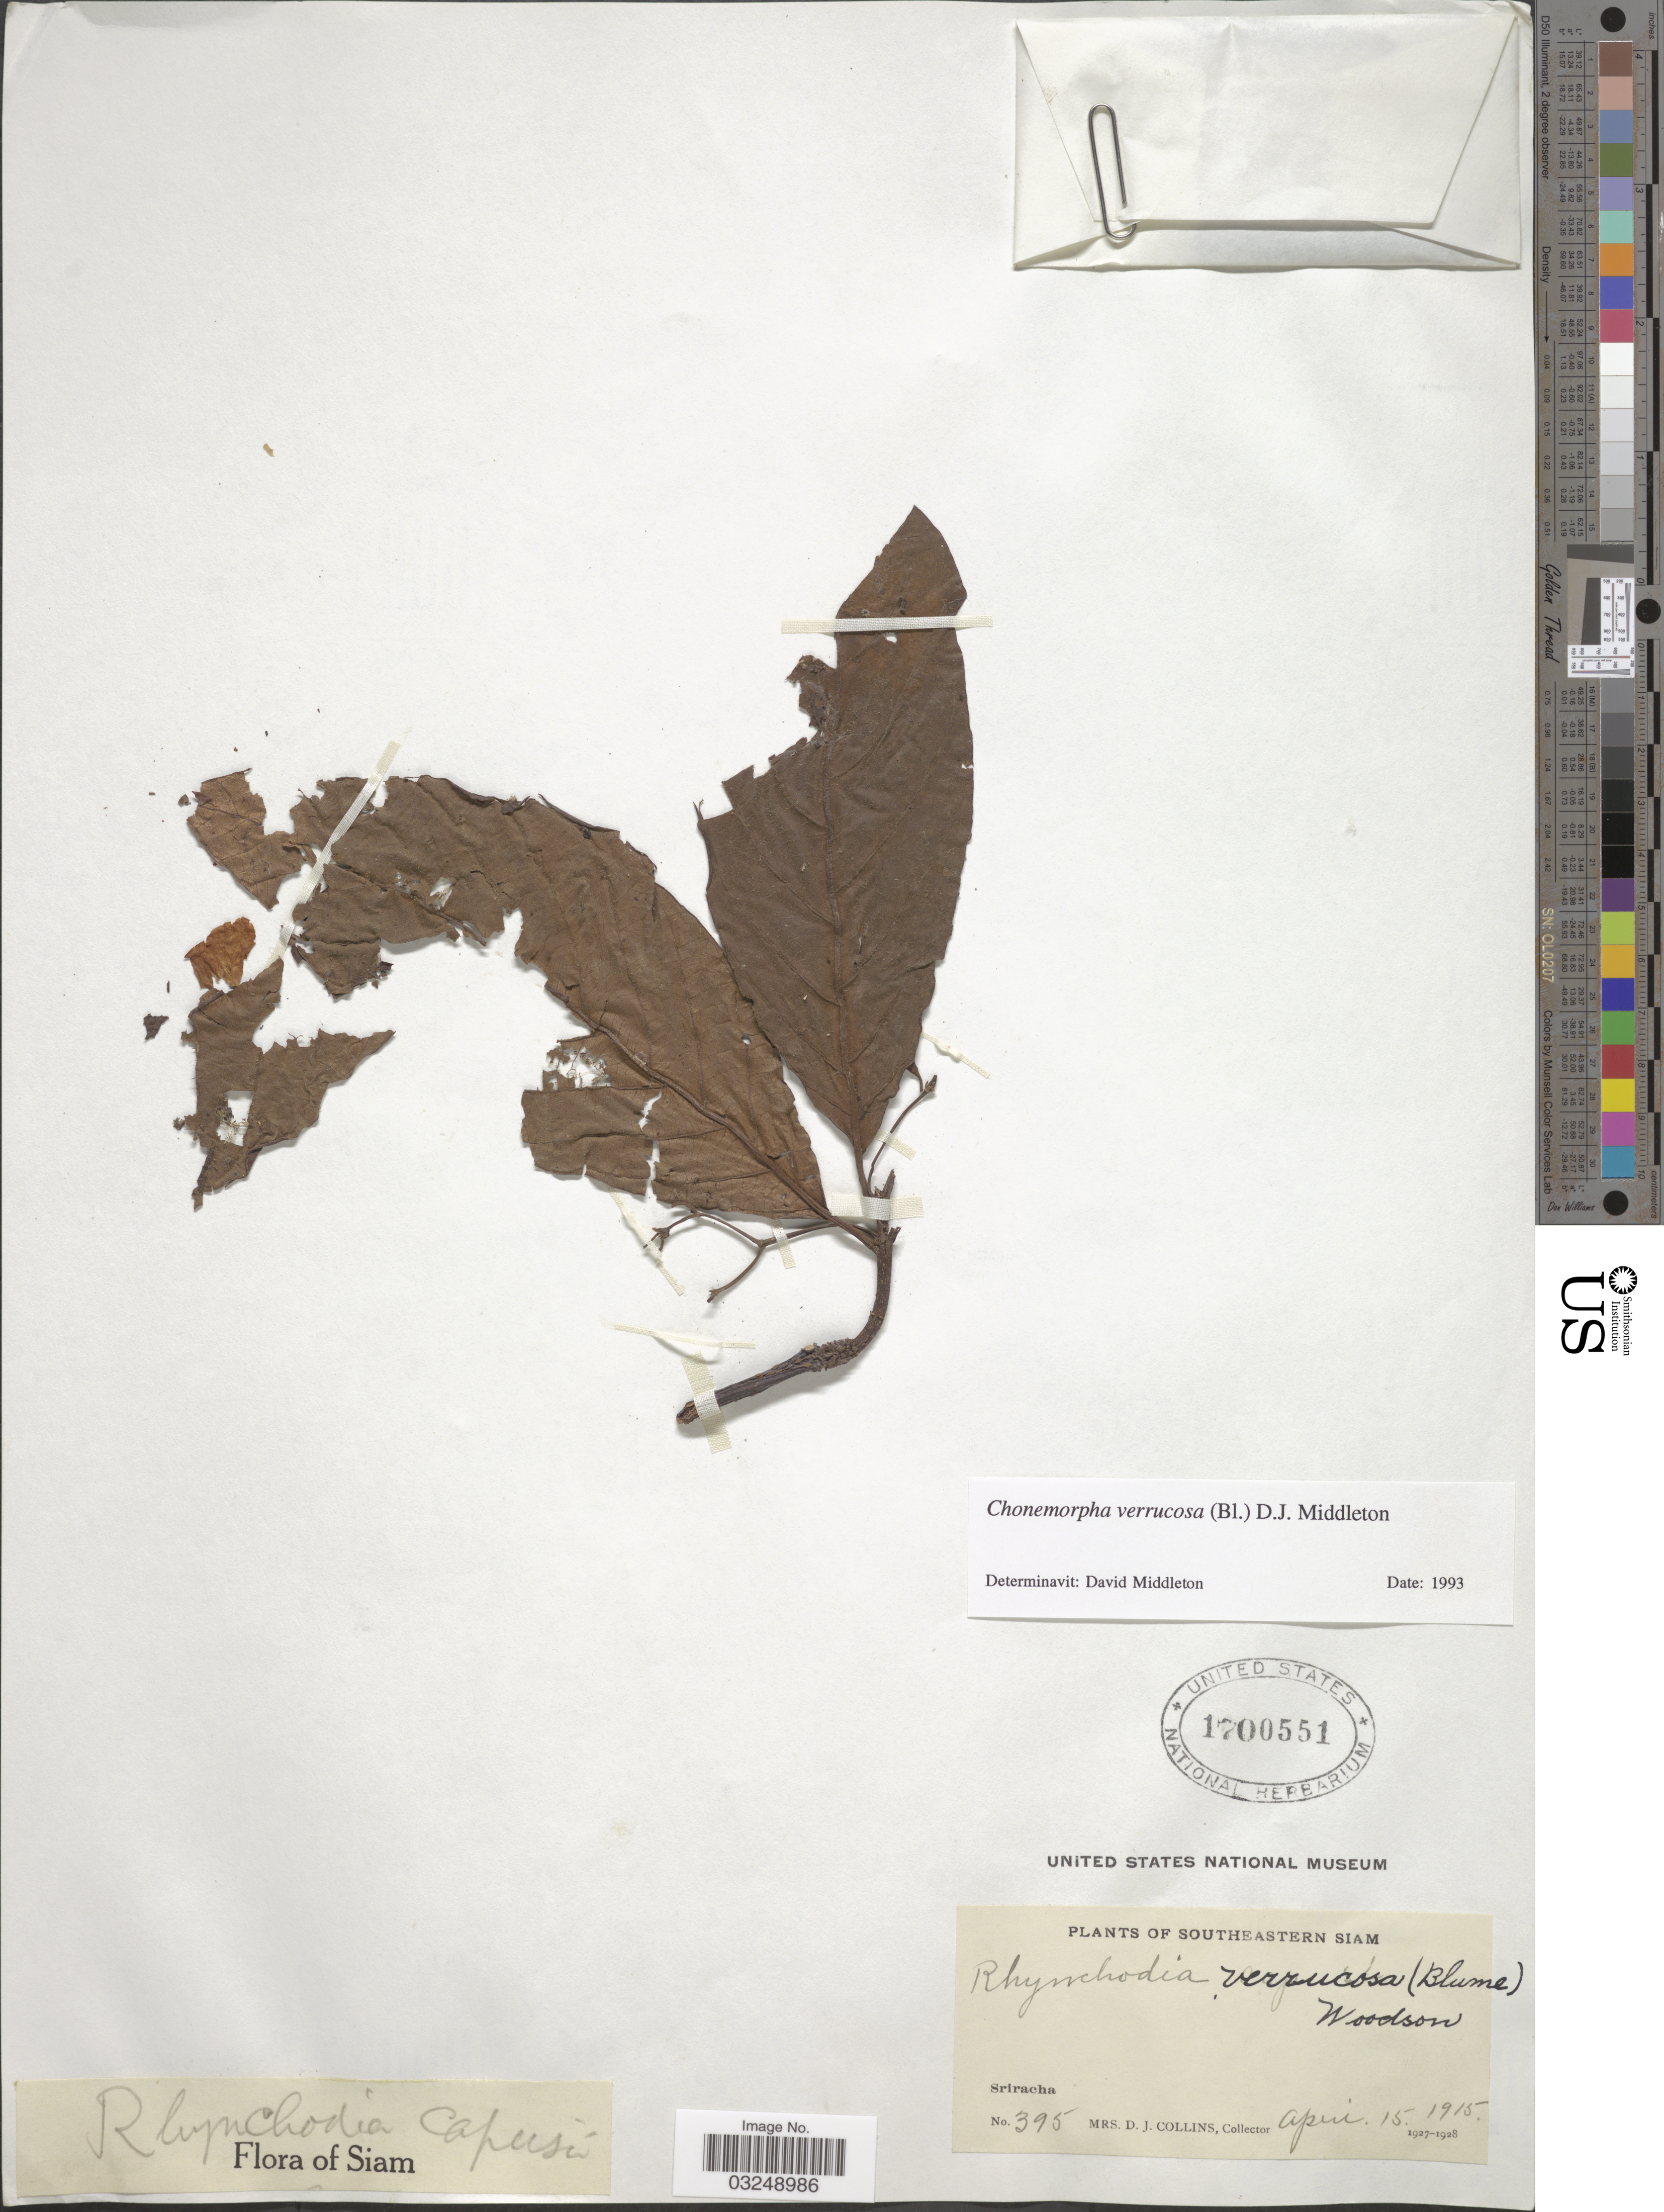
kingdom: Plantae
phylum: Tracheophyta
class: Magnoliopsida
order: Gentianales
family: Apocynaceae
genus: Chonemorpha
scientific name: Chonemorpha verrucosa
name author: (Blume) D.J. Middleton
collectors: Mrs. D. J. Collins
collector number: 395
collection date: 1915-04-15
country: Thailand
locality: Southeastern Siam. Sriracha.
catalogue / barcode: US 1700551